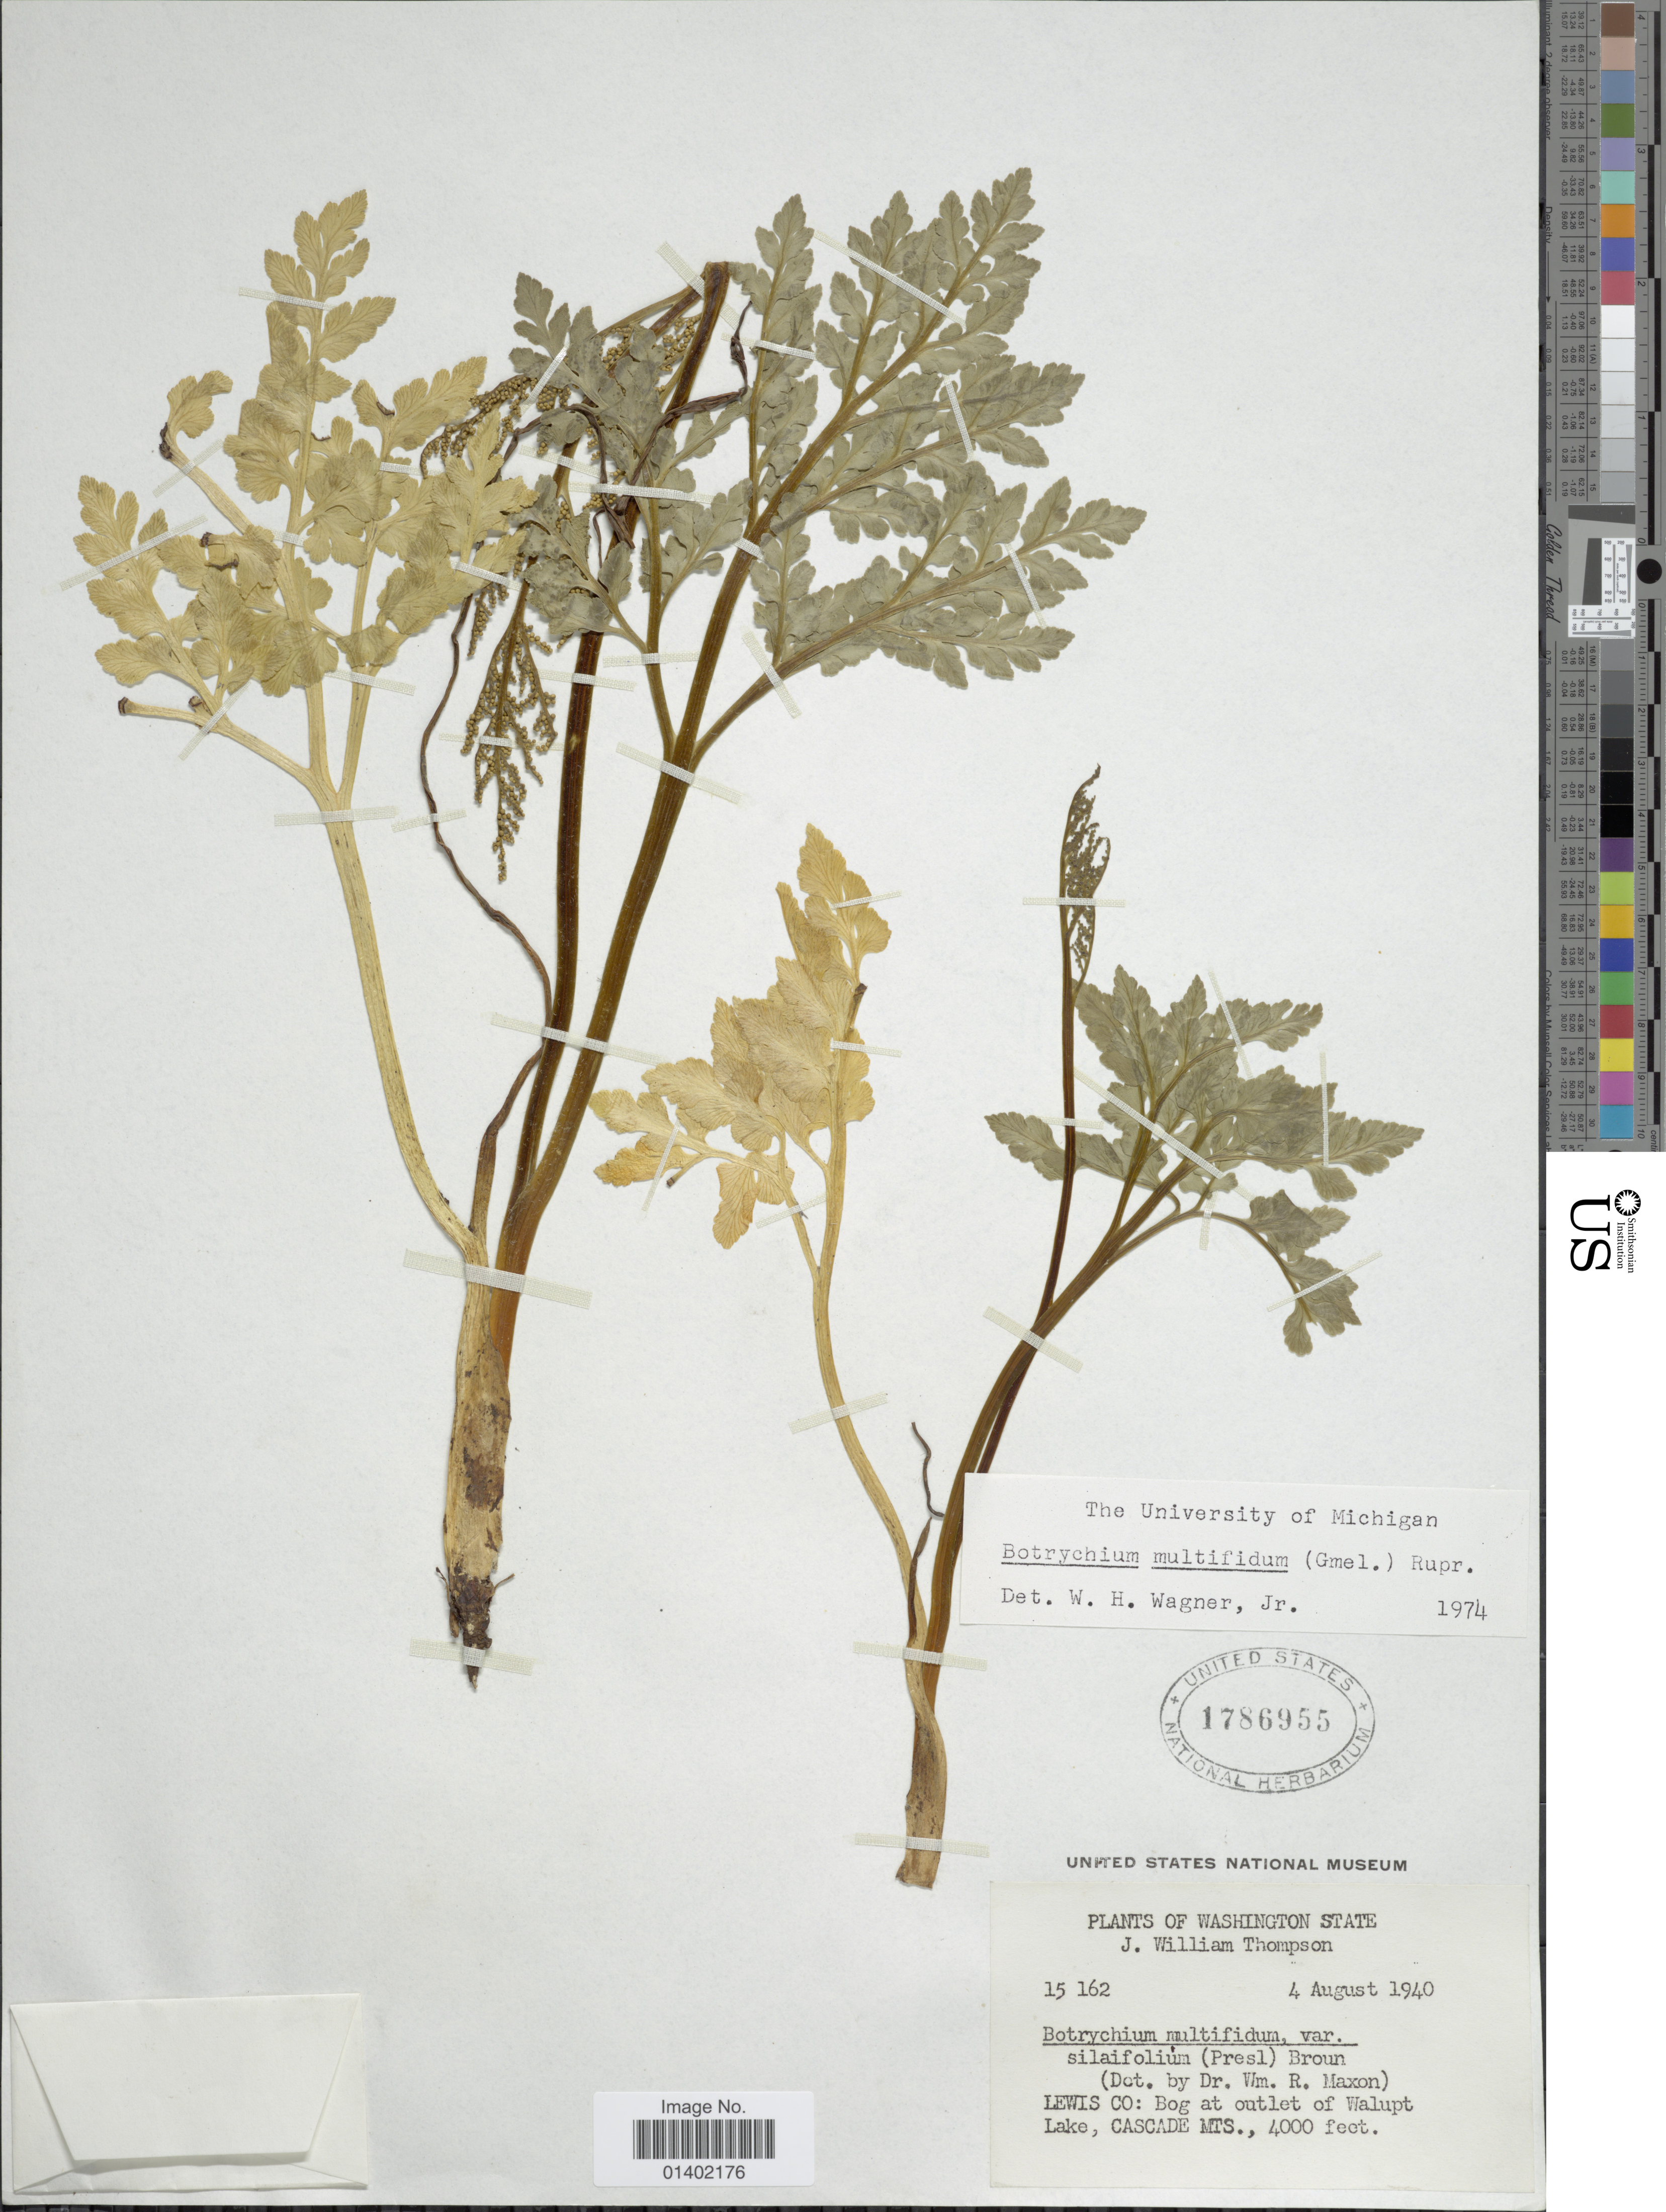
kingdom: Plantae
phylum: Tracheophyta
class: Polypodiopsida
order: Ophioglossales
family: Ophioglossaceae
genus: Botrychium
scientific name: Botrychium multifidum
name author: (J.F. Gmel.) Rupr.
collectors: J. W. Thompson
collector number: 15162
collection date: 1940-08-04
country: United States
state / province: Washington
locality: Plants of Washington State, Walupt Lake, Cascade Mts.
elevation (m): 1219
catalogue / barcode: US 1786955